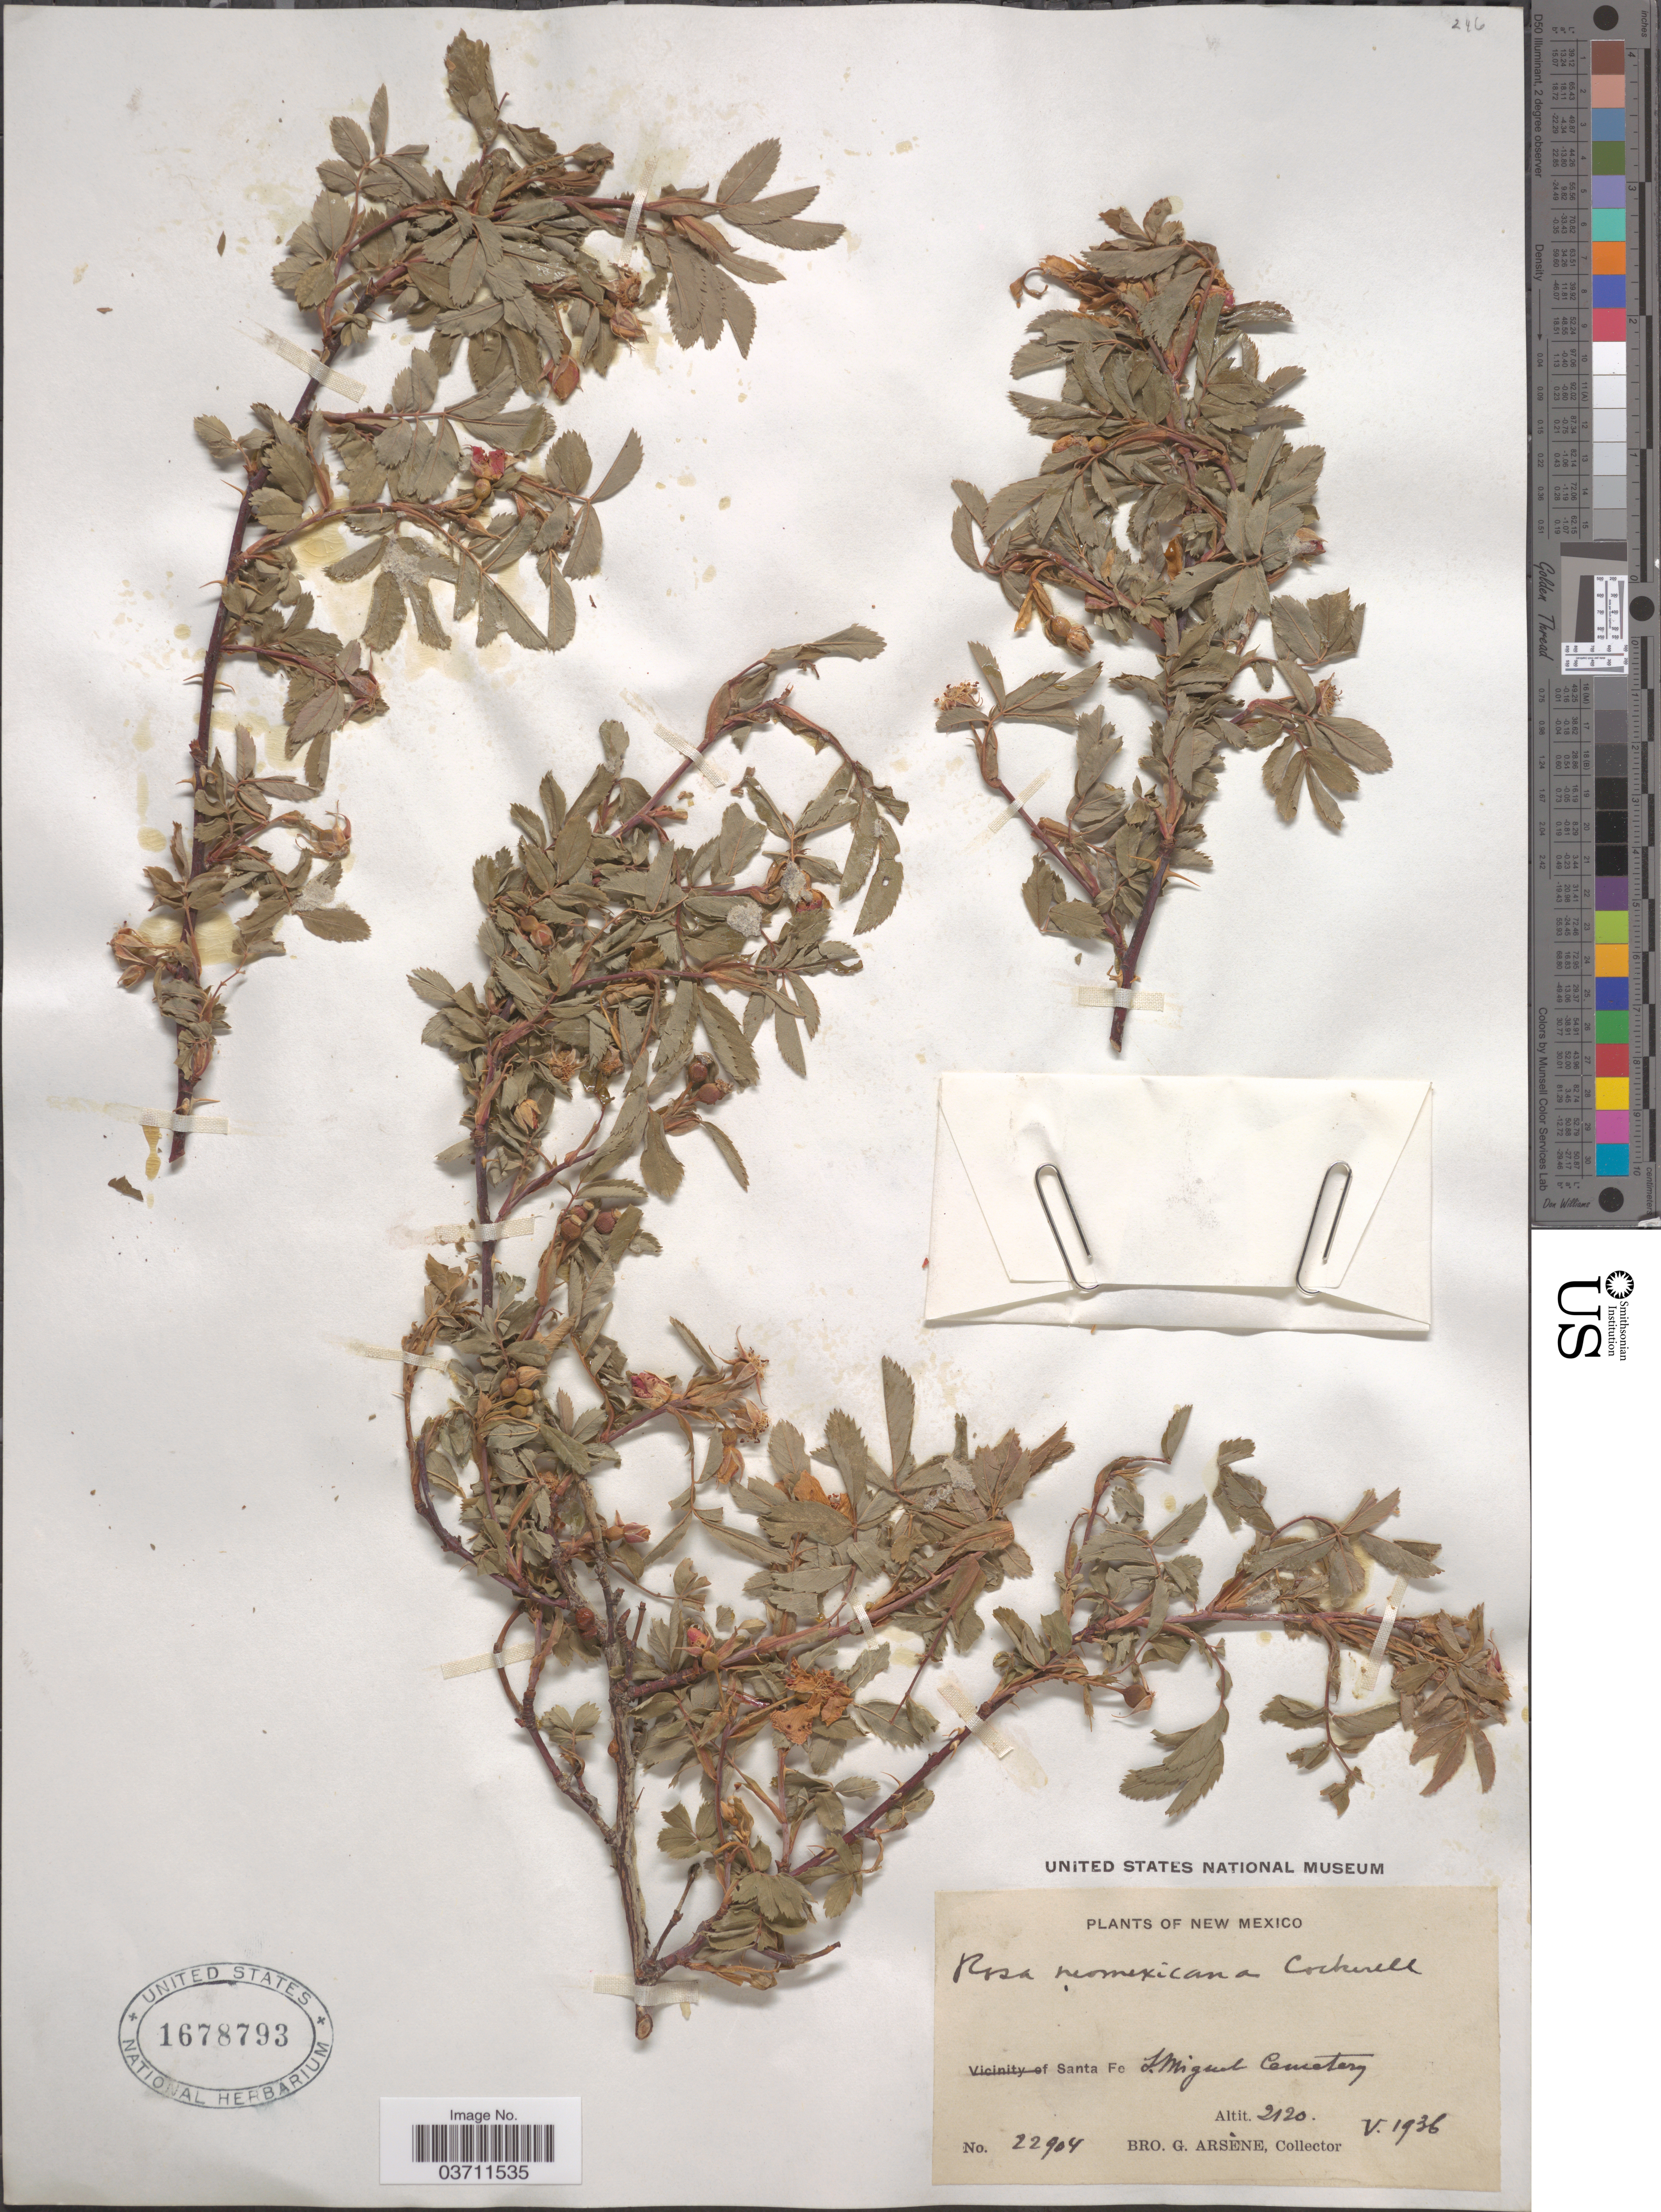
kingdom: Plantae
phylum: Tracheophyta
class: Magnoliopsida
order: Rosales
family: Rosaceae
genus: Rosa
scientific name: Rosa neomexicana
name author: Cockerell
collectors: Bro. G. Arsène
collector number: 22904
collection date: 1936-05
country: United States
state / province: New Mexico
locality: Santa Fe. S. Miguel Cemetery.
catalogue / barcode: US 1678793